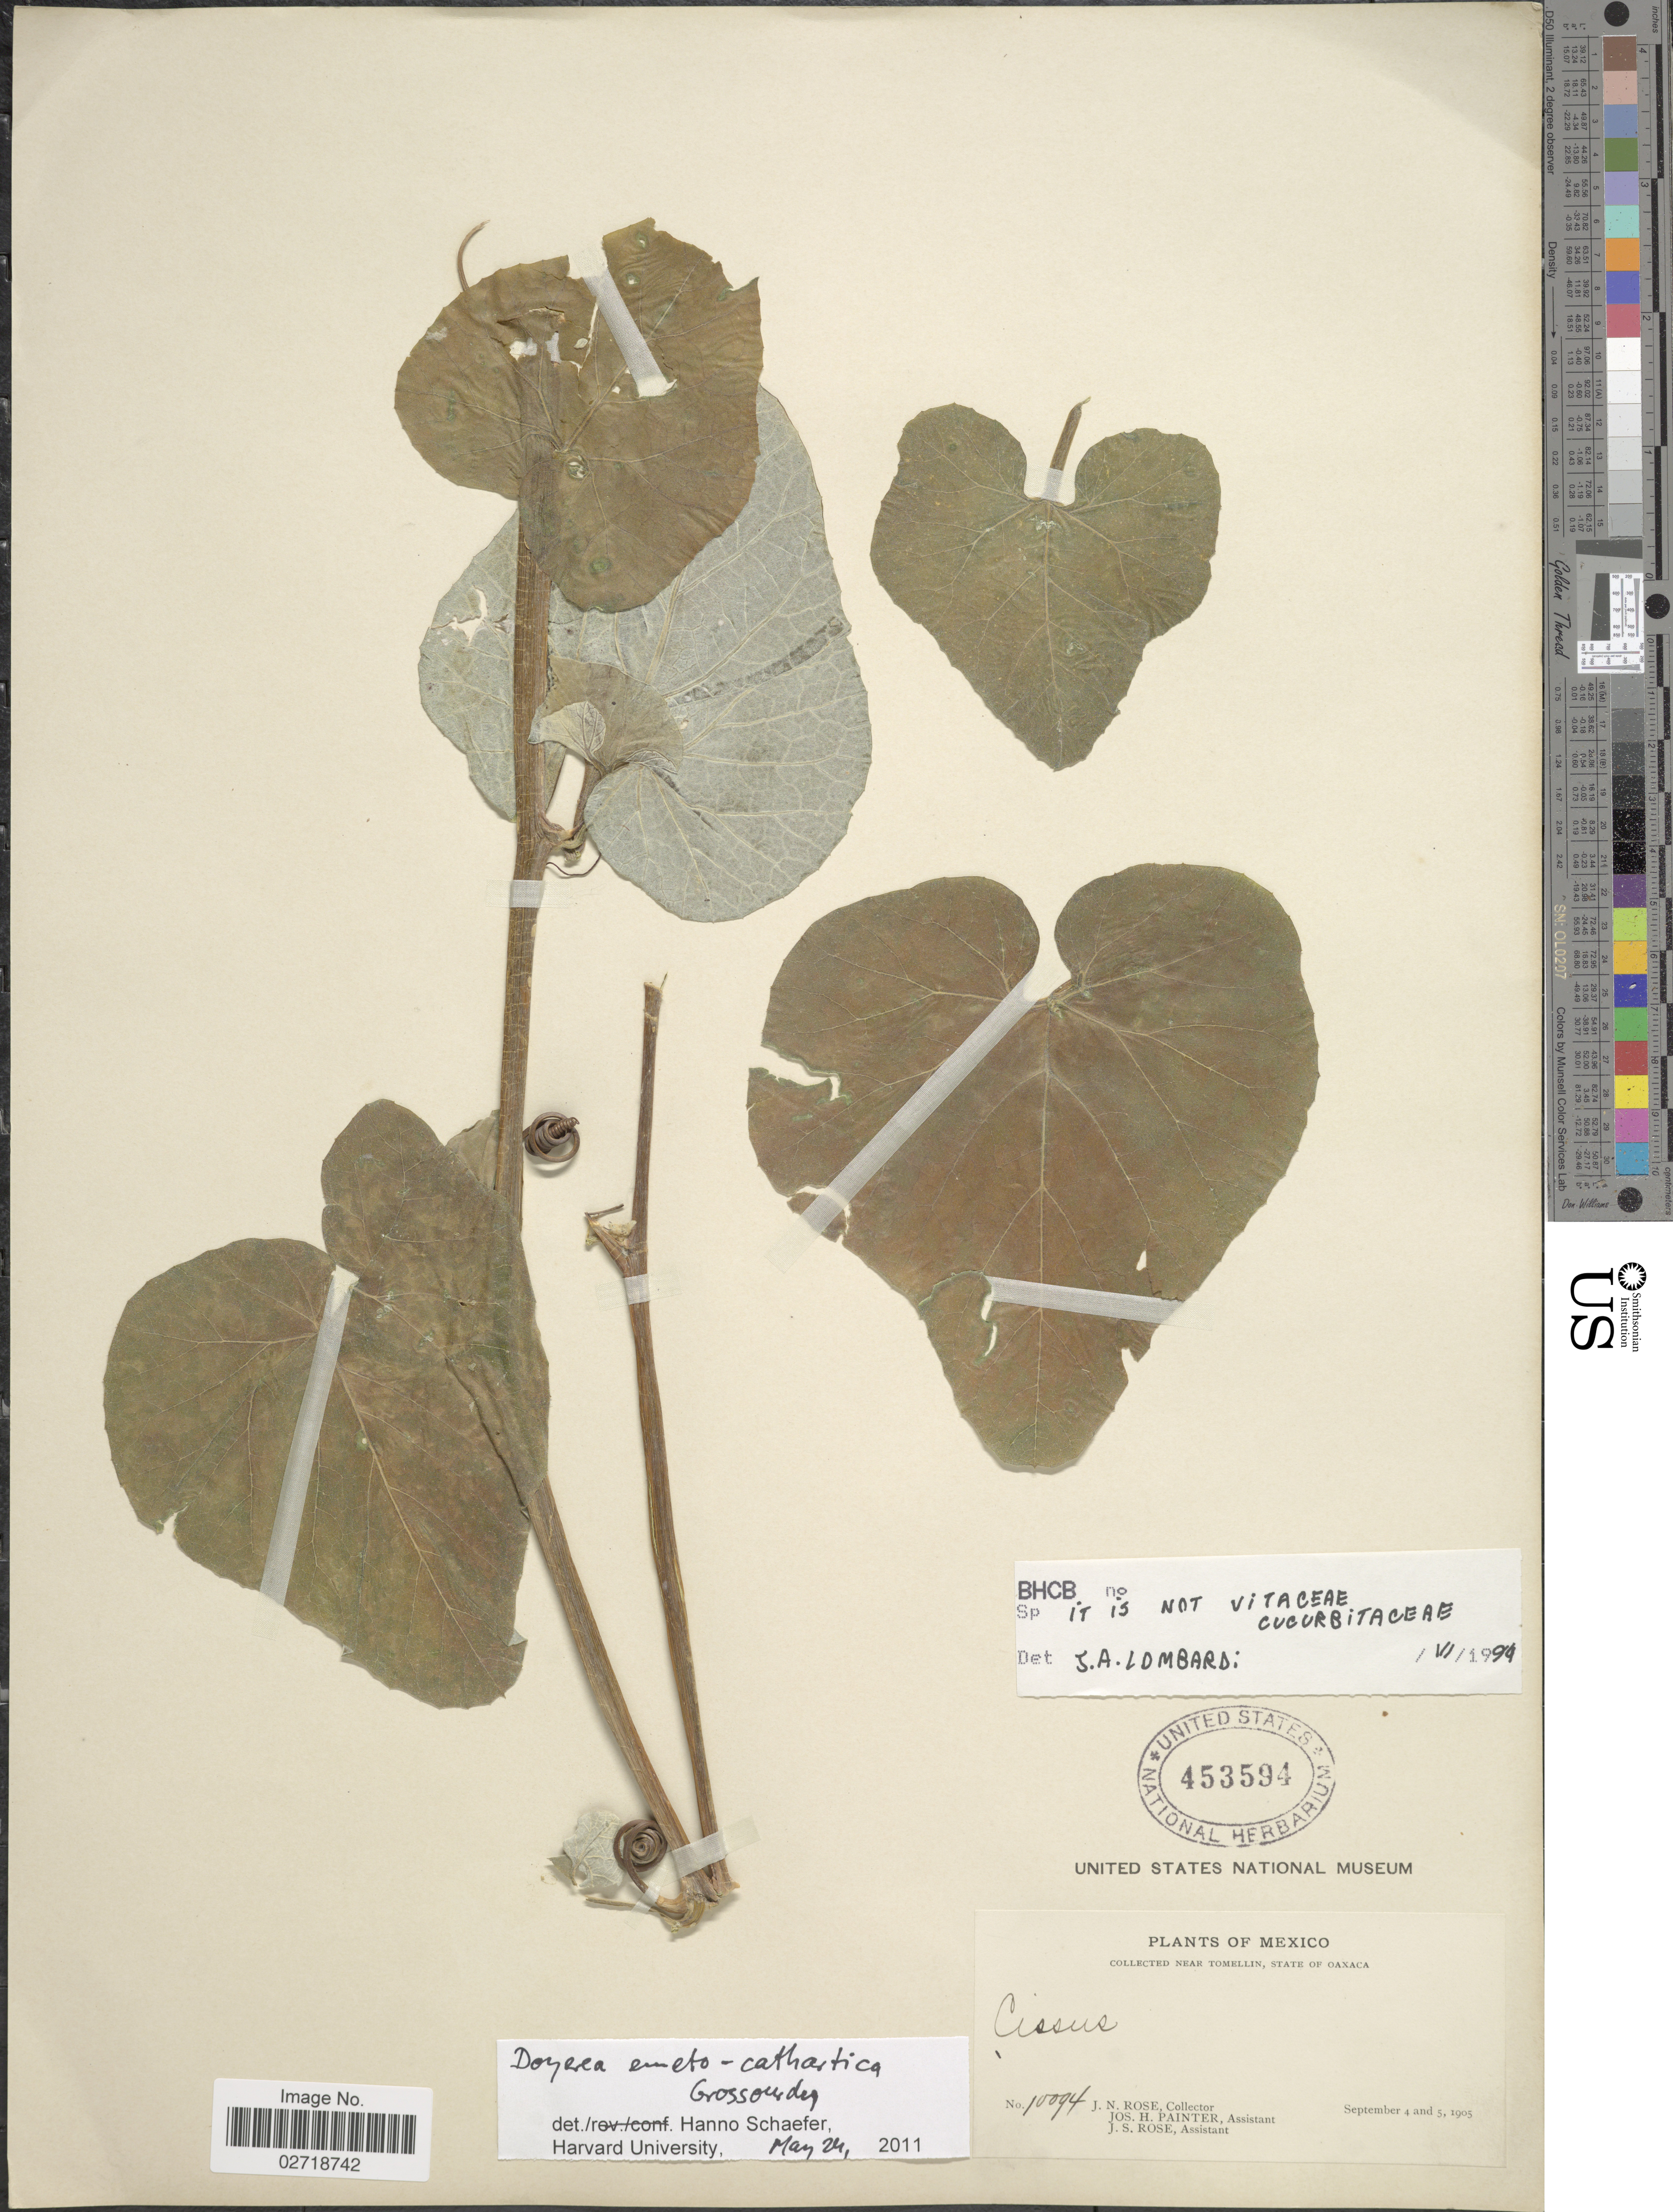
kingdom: Plantae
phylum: Tracheophyta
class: Magnoliopsida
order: Cucurbitales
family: Cucurbitaceae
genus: Doyerea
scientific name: Doyerea emetocathartica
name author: Grousordy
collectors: J. N. Rose, J. H. Painter & J. S. Rose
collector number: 10094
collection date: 1905-09-04/1905-09-05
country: Mexico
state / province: Oaxaca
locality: Near Tomellin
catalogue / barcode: US 453594